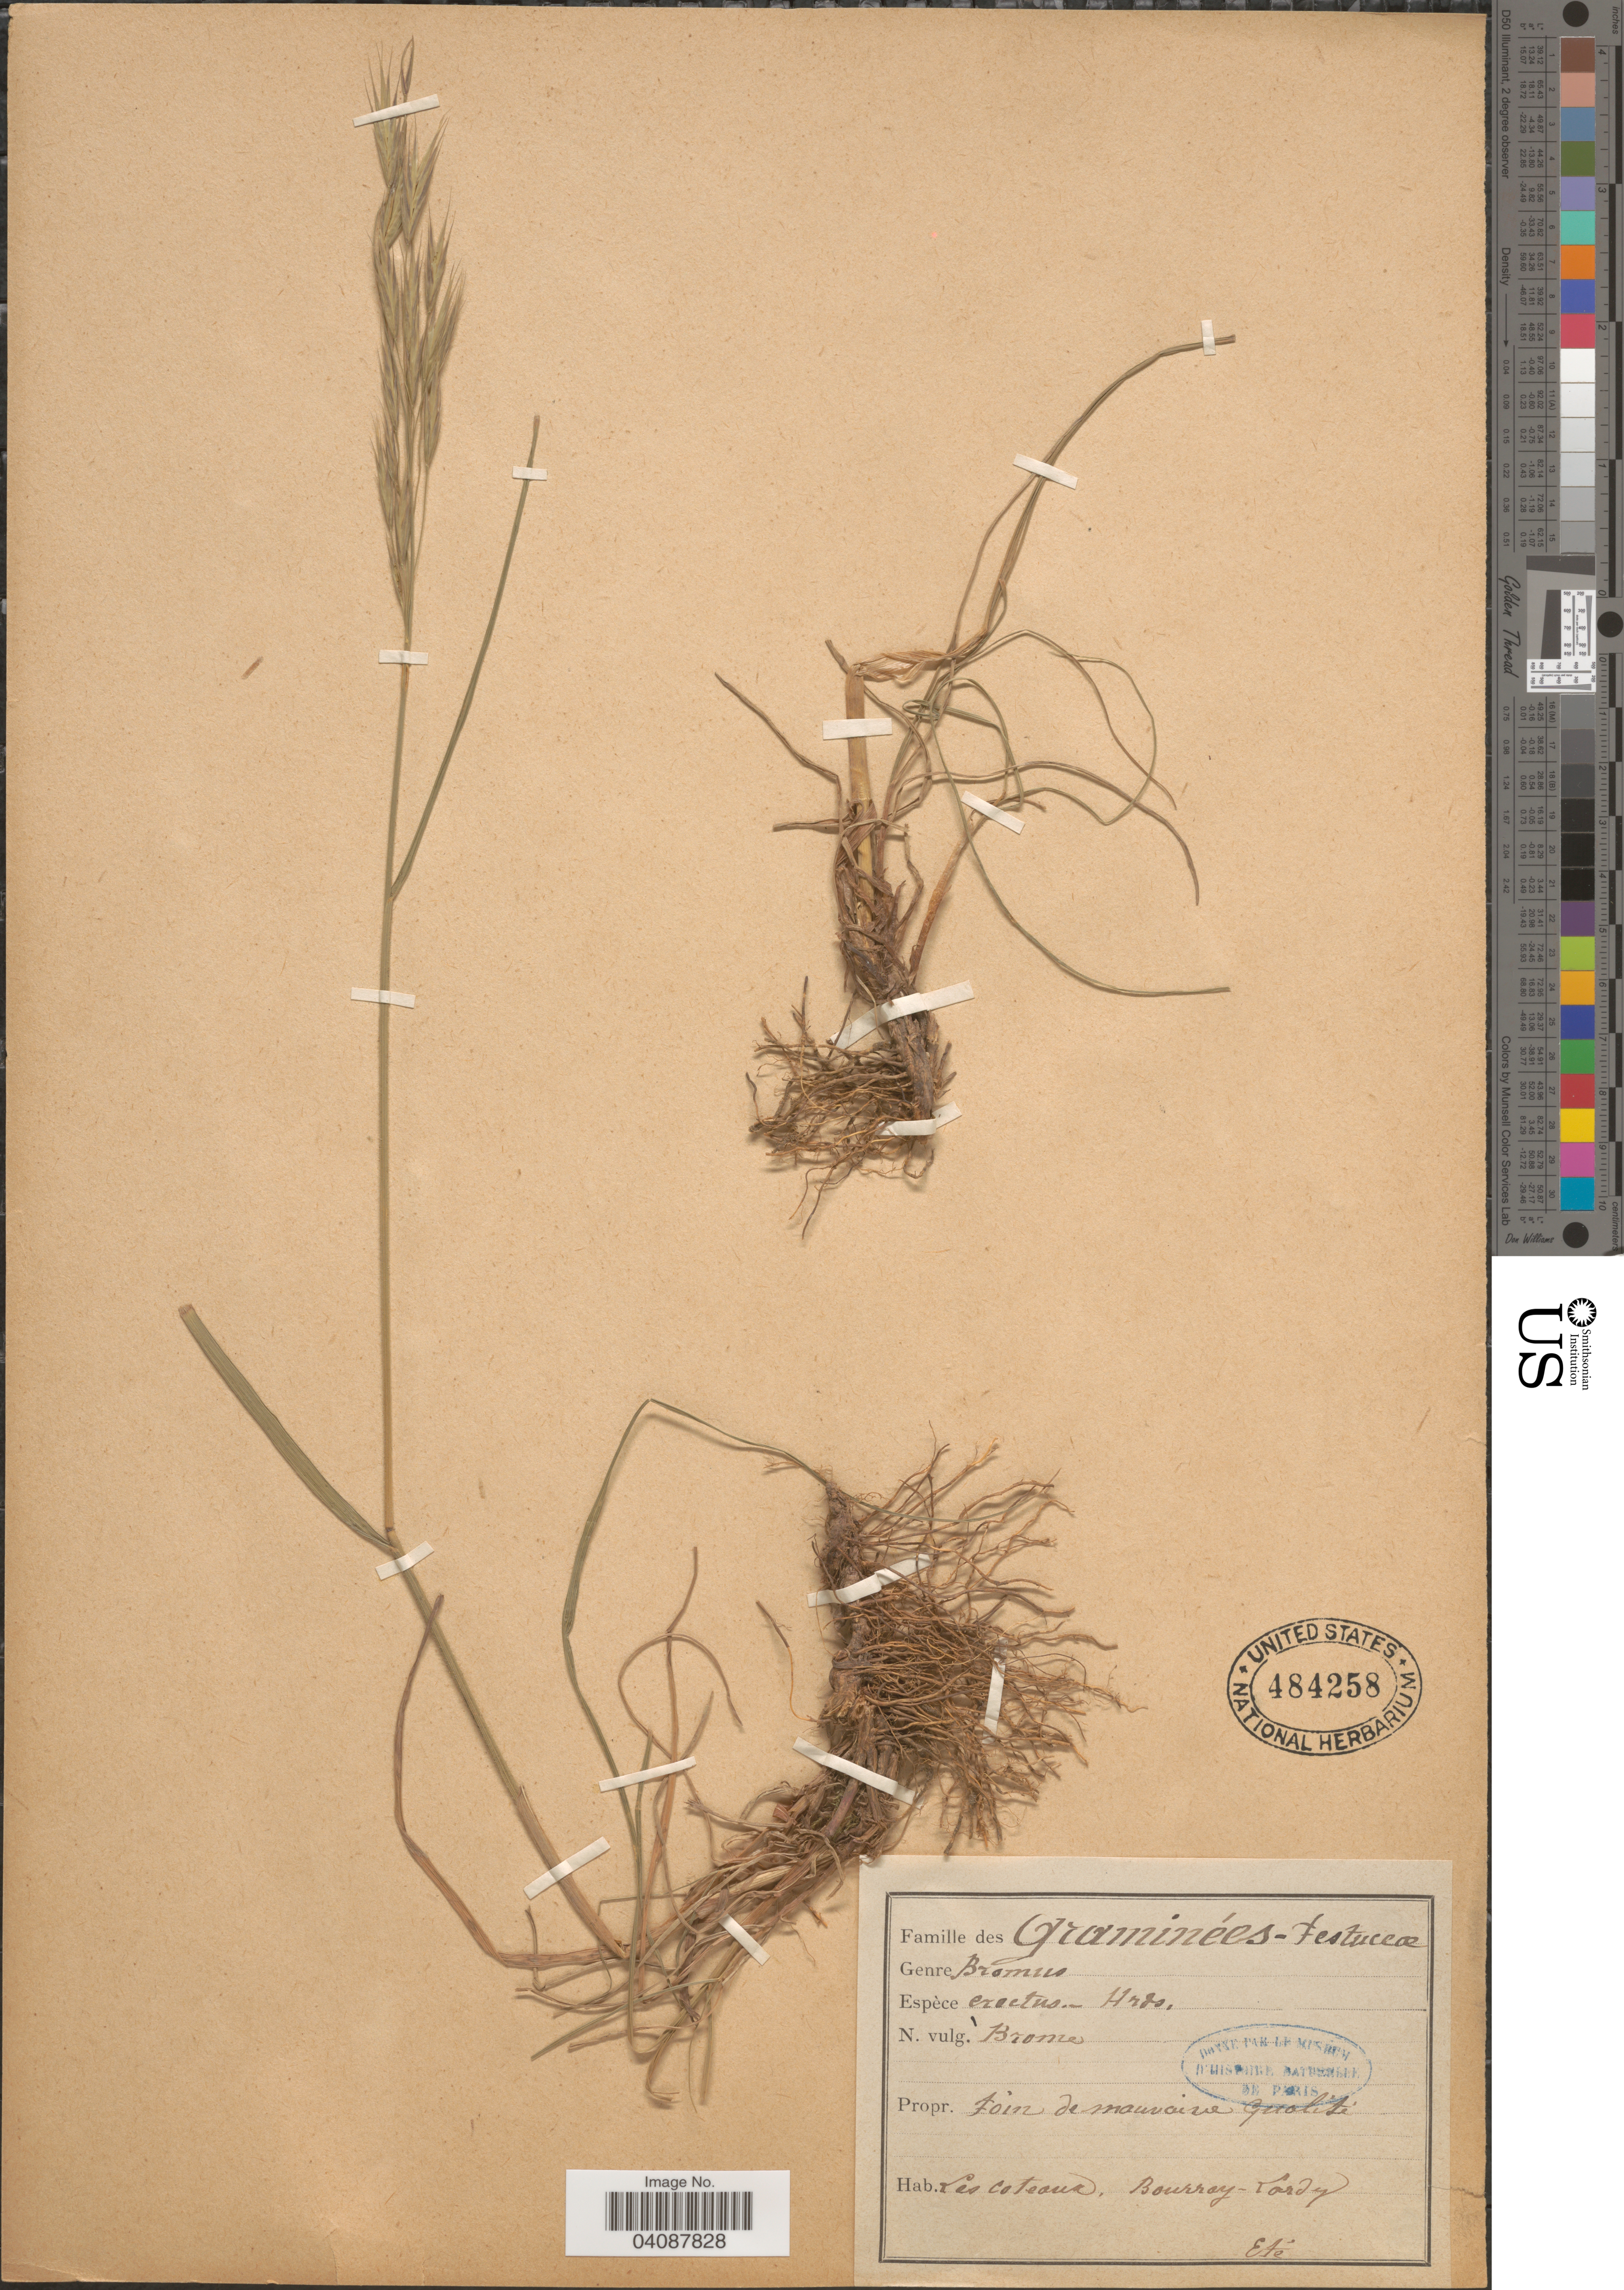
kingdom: Plantae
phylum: Tracheophyta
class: Liliopsida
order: Poales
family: Poaceae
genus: Bromus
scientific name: Bromus erectus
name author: Huds.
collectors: Eté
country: France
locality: Les coteaux. Bourray-Lordy.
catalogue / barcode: US 484258